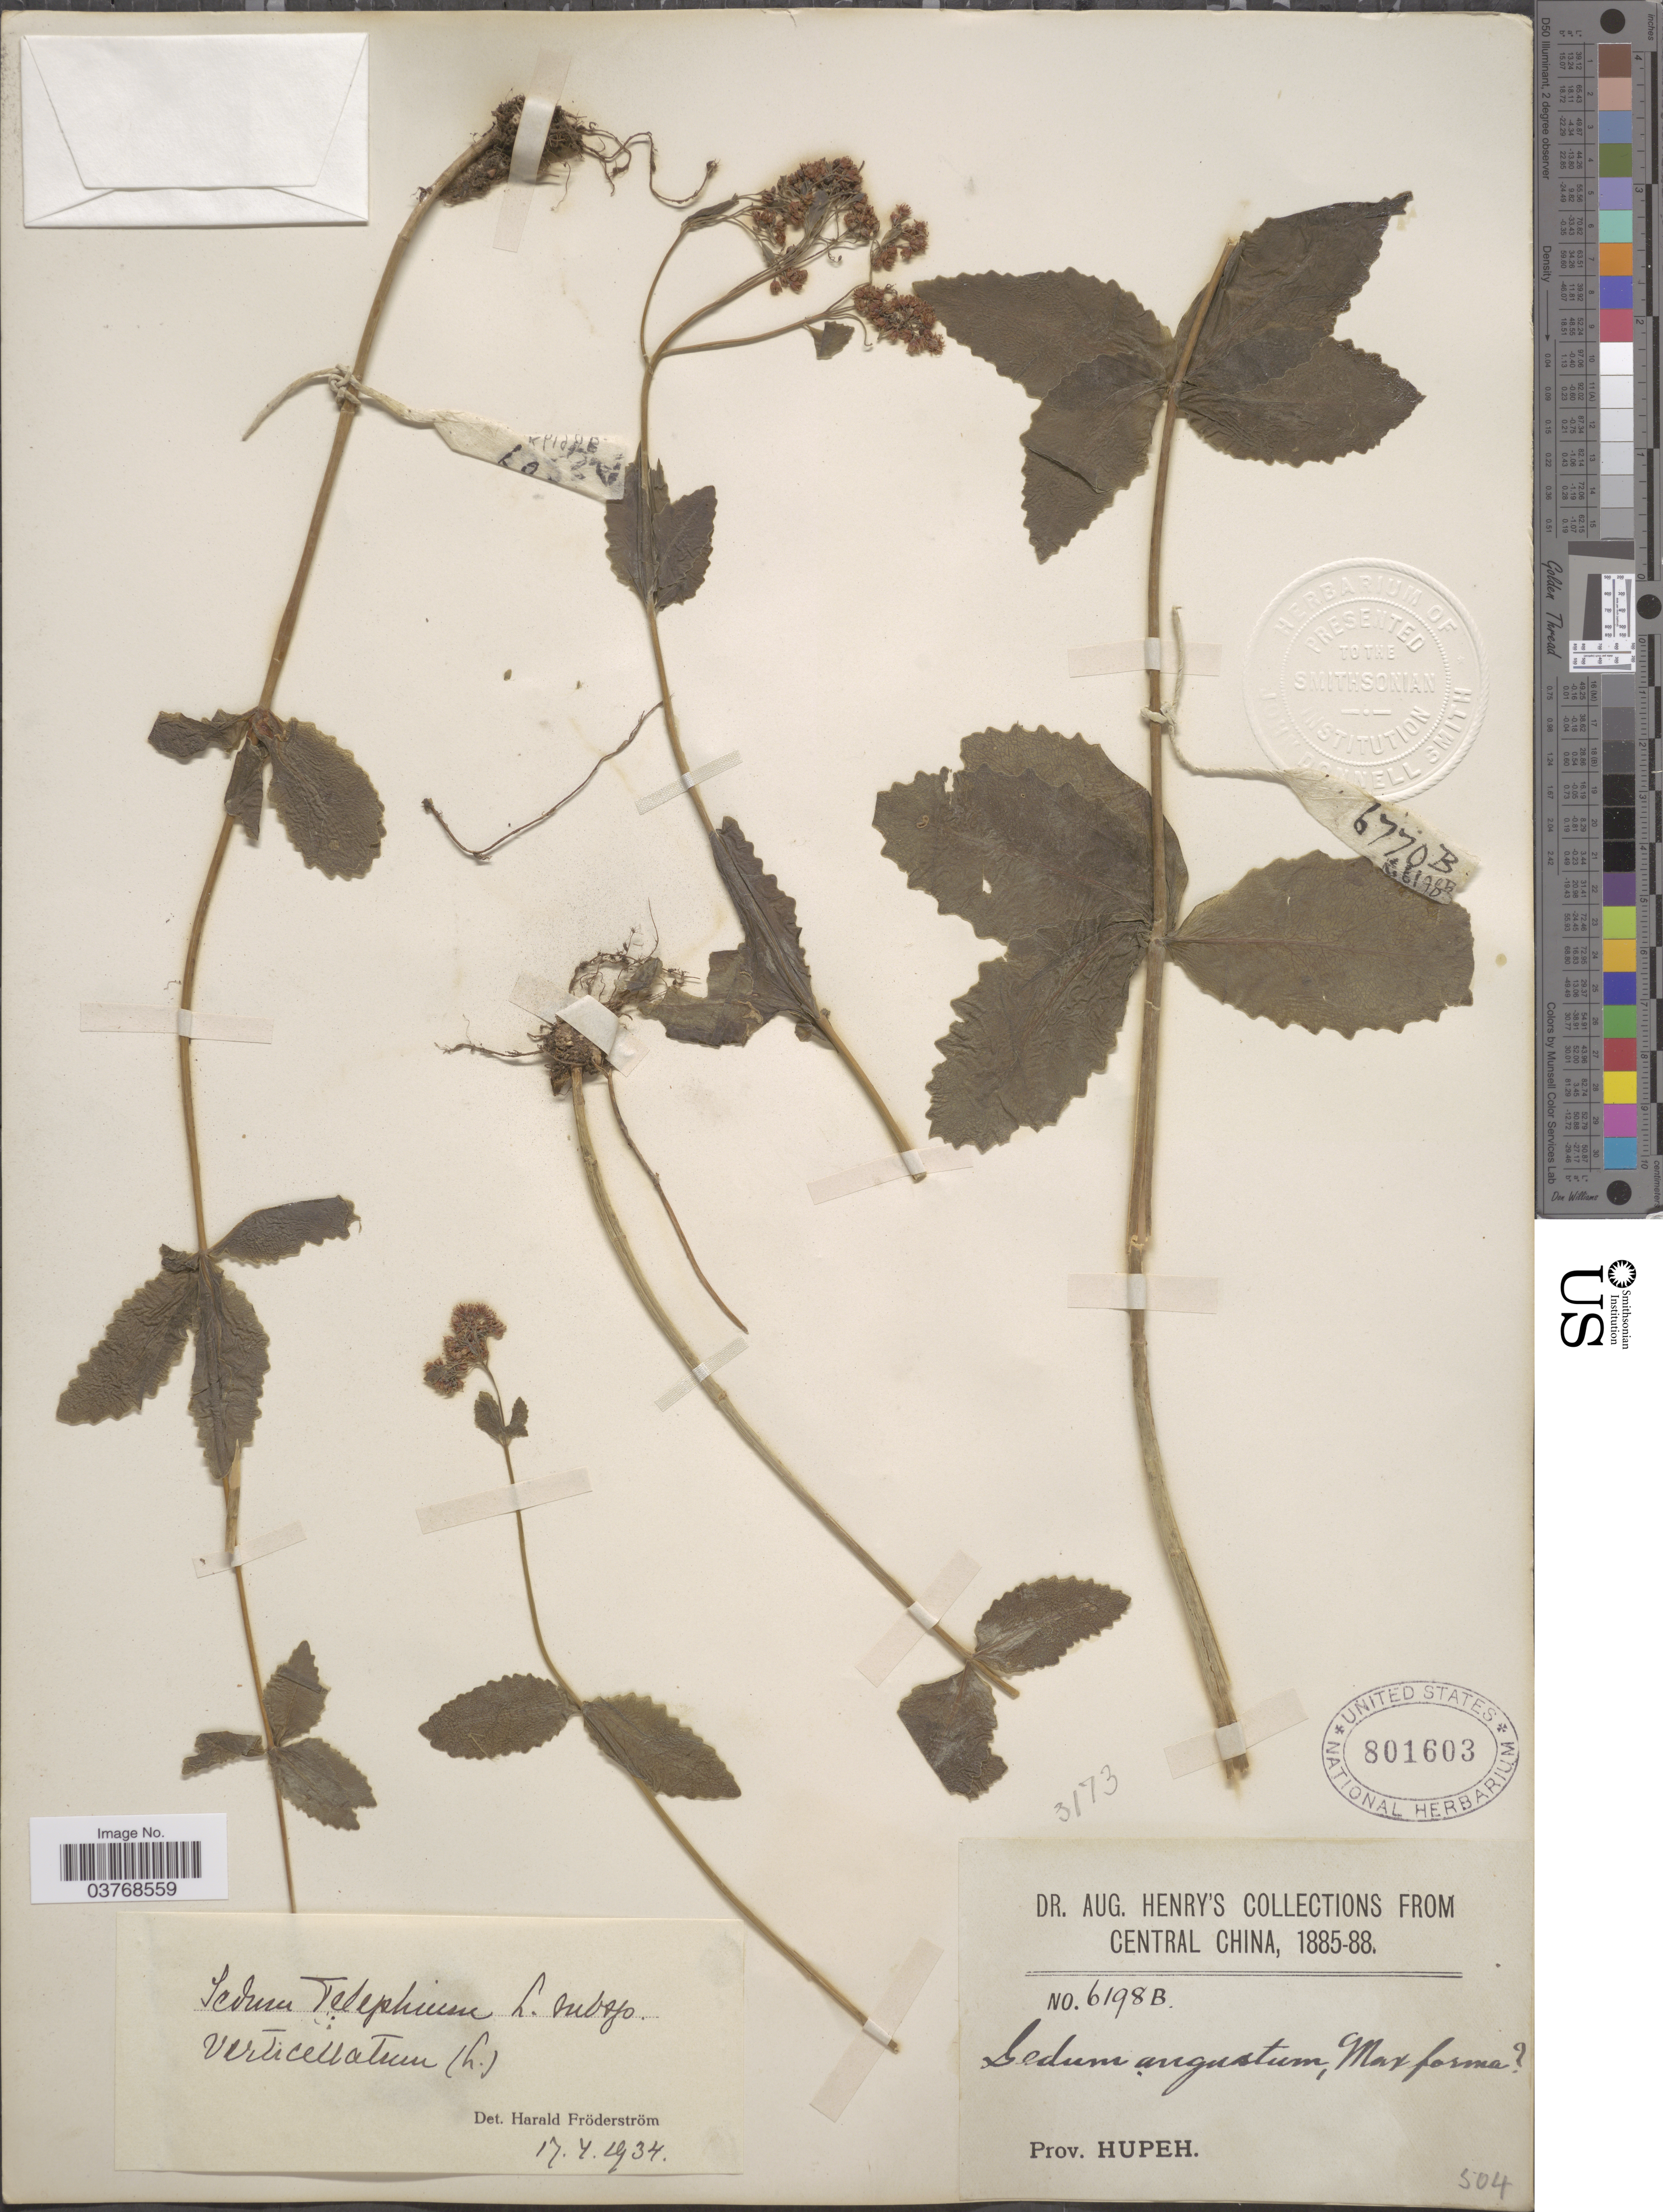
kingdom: Plantae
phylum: Tracheophyta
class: Magnoliopsida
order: Saxifragales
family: Crassulaceae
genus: Hylotelephium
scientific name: Hylotelephium verticillatum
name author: (L.) H. Ohba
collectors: A. Henry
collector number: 6198 B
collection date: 1885/1888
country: China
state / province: Hubei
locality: Central China. Prov. Hupeh.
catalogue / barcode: US 801603